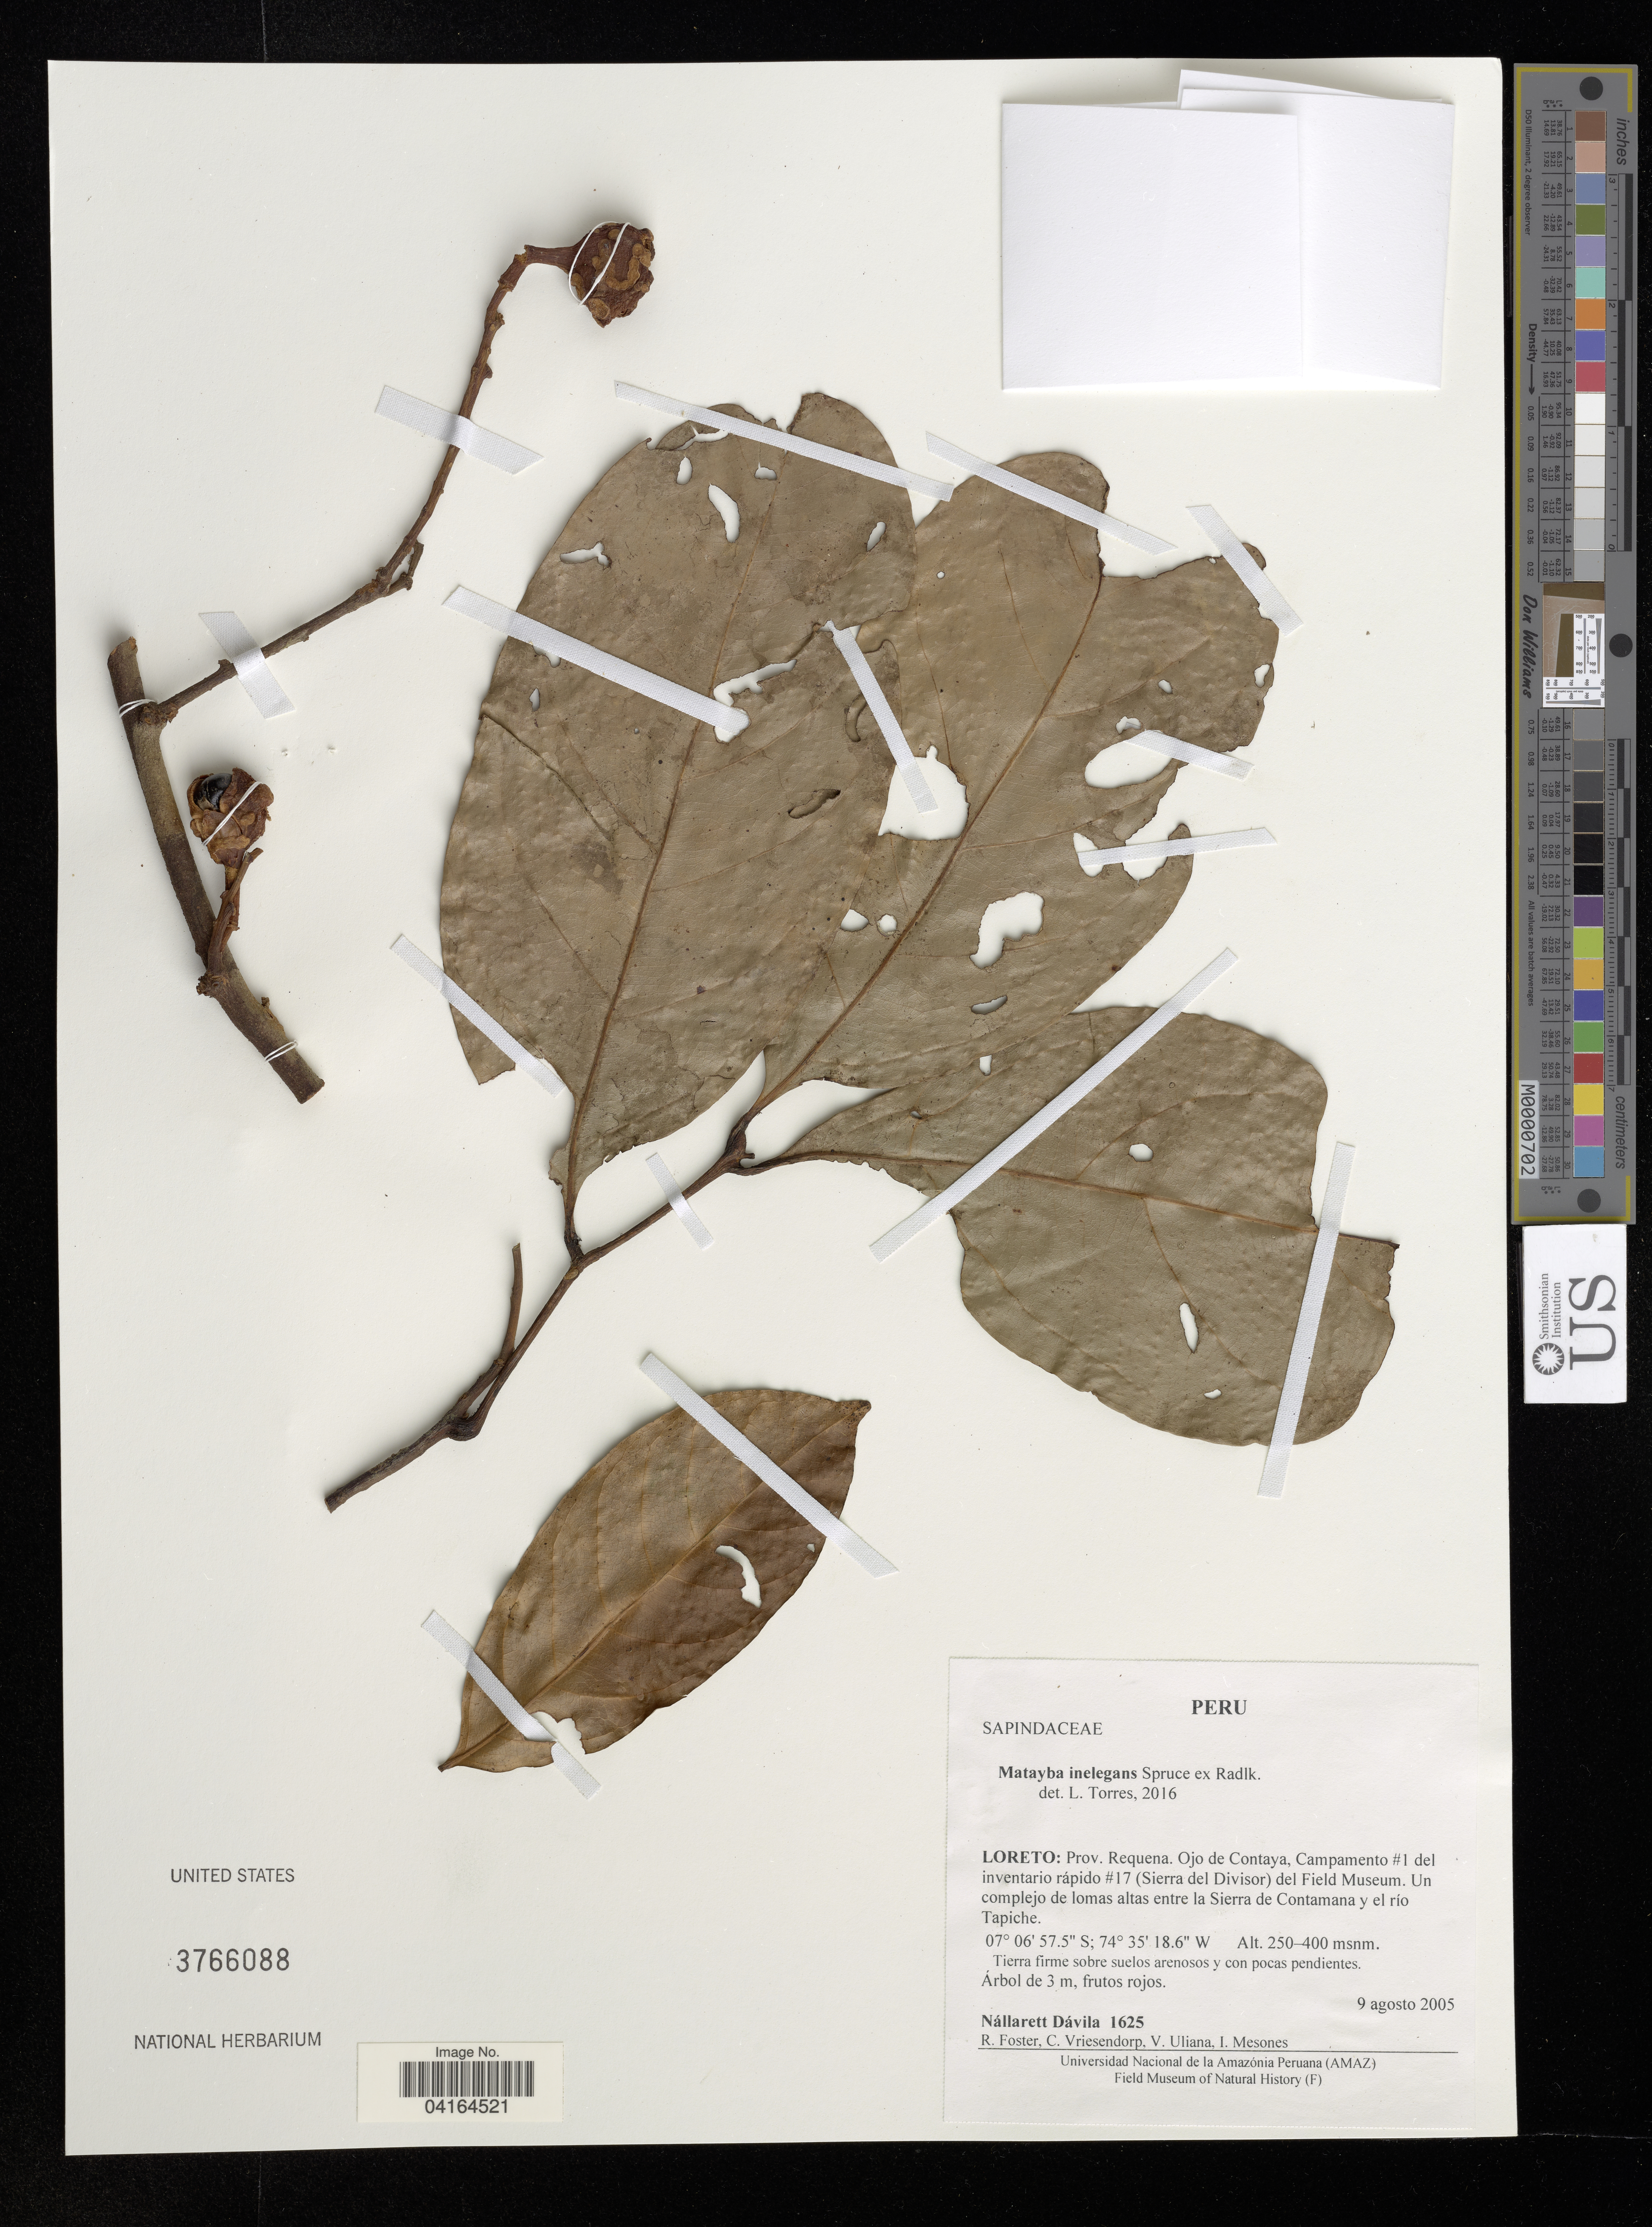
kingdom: Plantae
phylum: Tracheophyta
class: Magnoliopsida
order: Sapindales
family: Sapindaceae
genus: Matayba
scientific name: Matayba inelegans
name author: Radlk.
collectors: N. Dávila, R. Foster, C. Vriesendorp, V. L. Uliana & I. Mesones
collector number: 1625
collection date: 2005-08-09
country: Peru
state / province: Loreto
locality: Prov. Requena. Ojo de Contaya, Campamento #1 del inventario rápido #17 (Sierra del Divisor) del Field Museum. Un complejo de lomas altas entre la Sierra de Contamana y el río Tapiche.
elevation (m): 250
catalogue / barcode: US 3766088